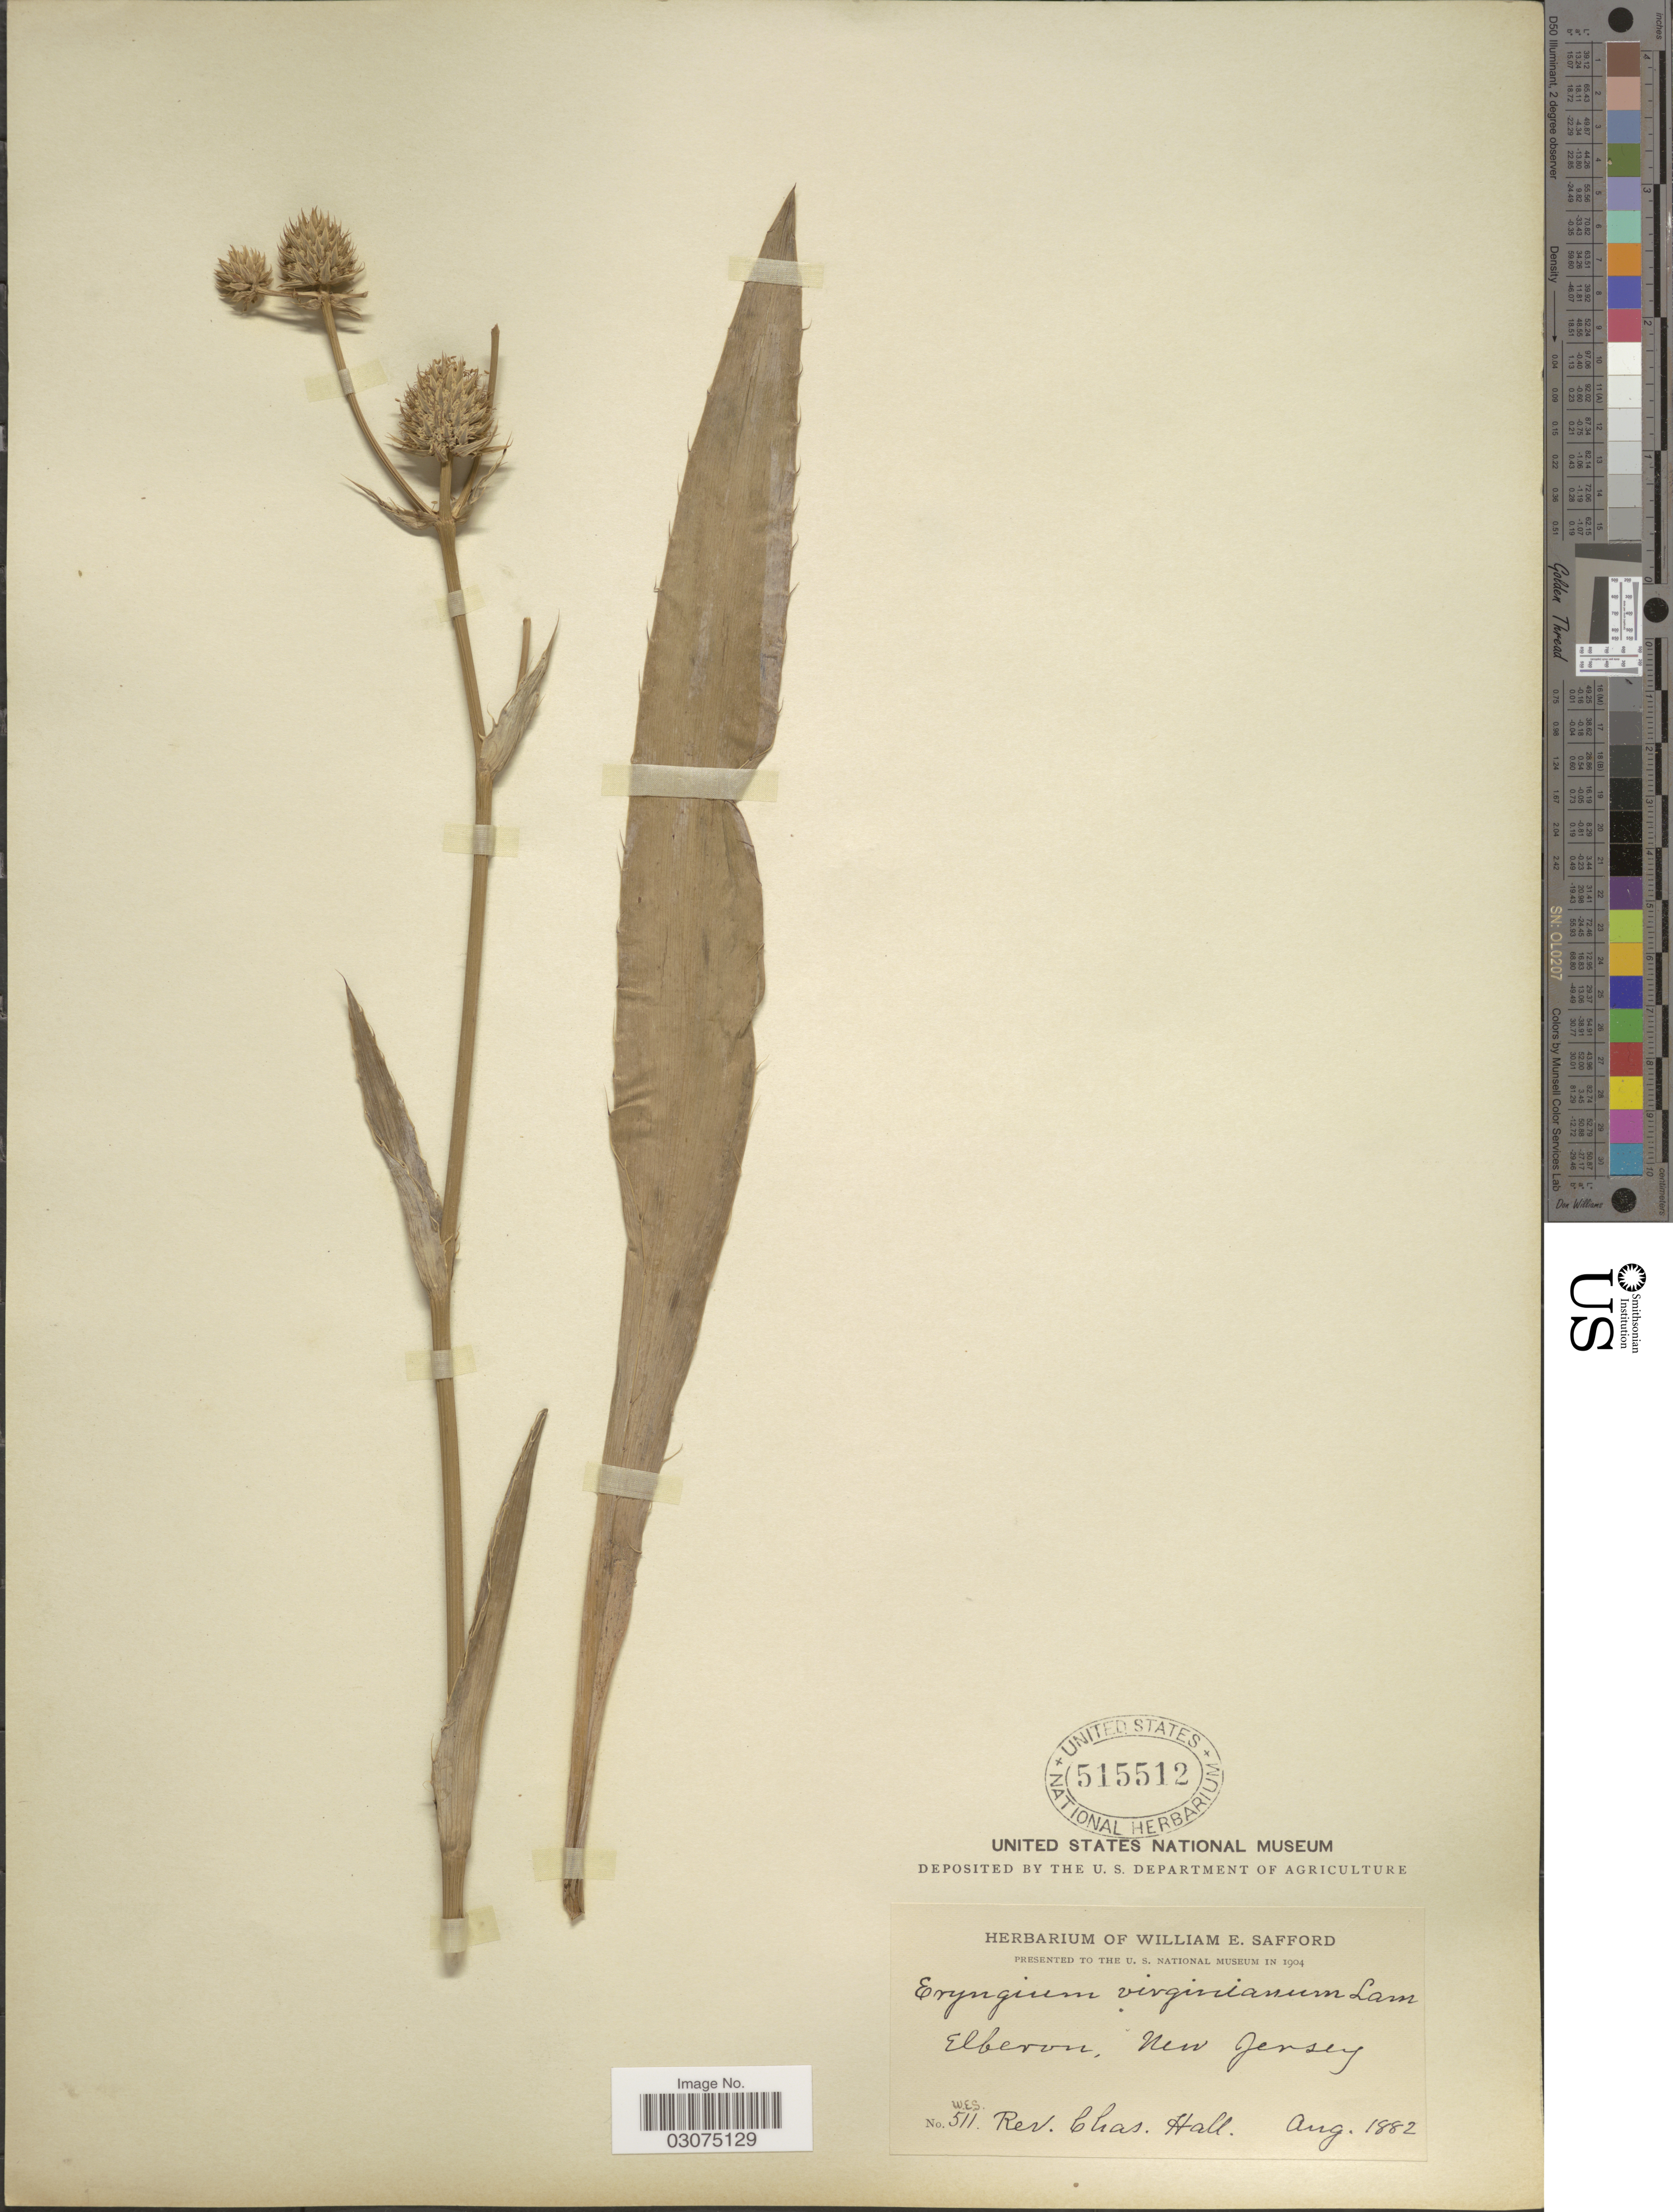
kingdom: Plantae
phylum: Tracheophyta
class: Magnoliopsida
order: Apiales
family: Apiaceae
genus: Eryngium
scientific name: Eryngium yuccifolium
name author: Michx.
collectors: C. Hall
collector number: W.E.S.511?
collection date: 1882-08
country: United States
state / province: New Jersey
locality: Elberon.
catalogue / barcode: US 515512